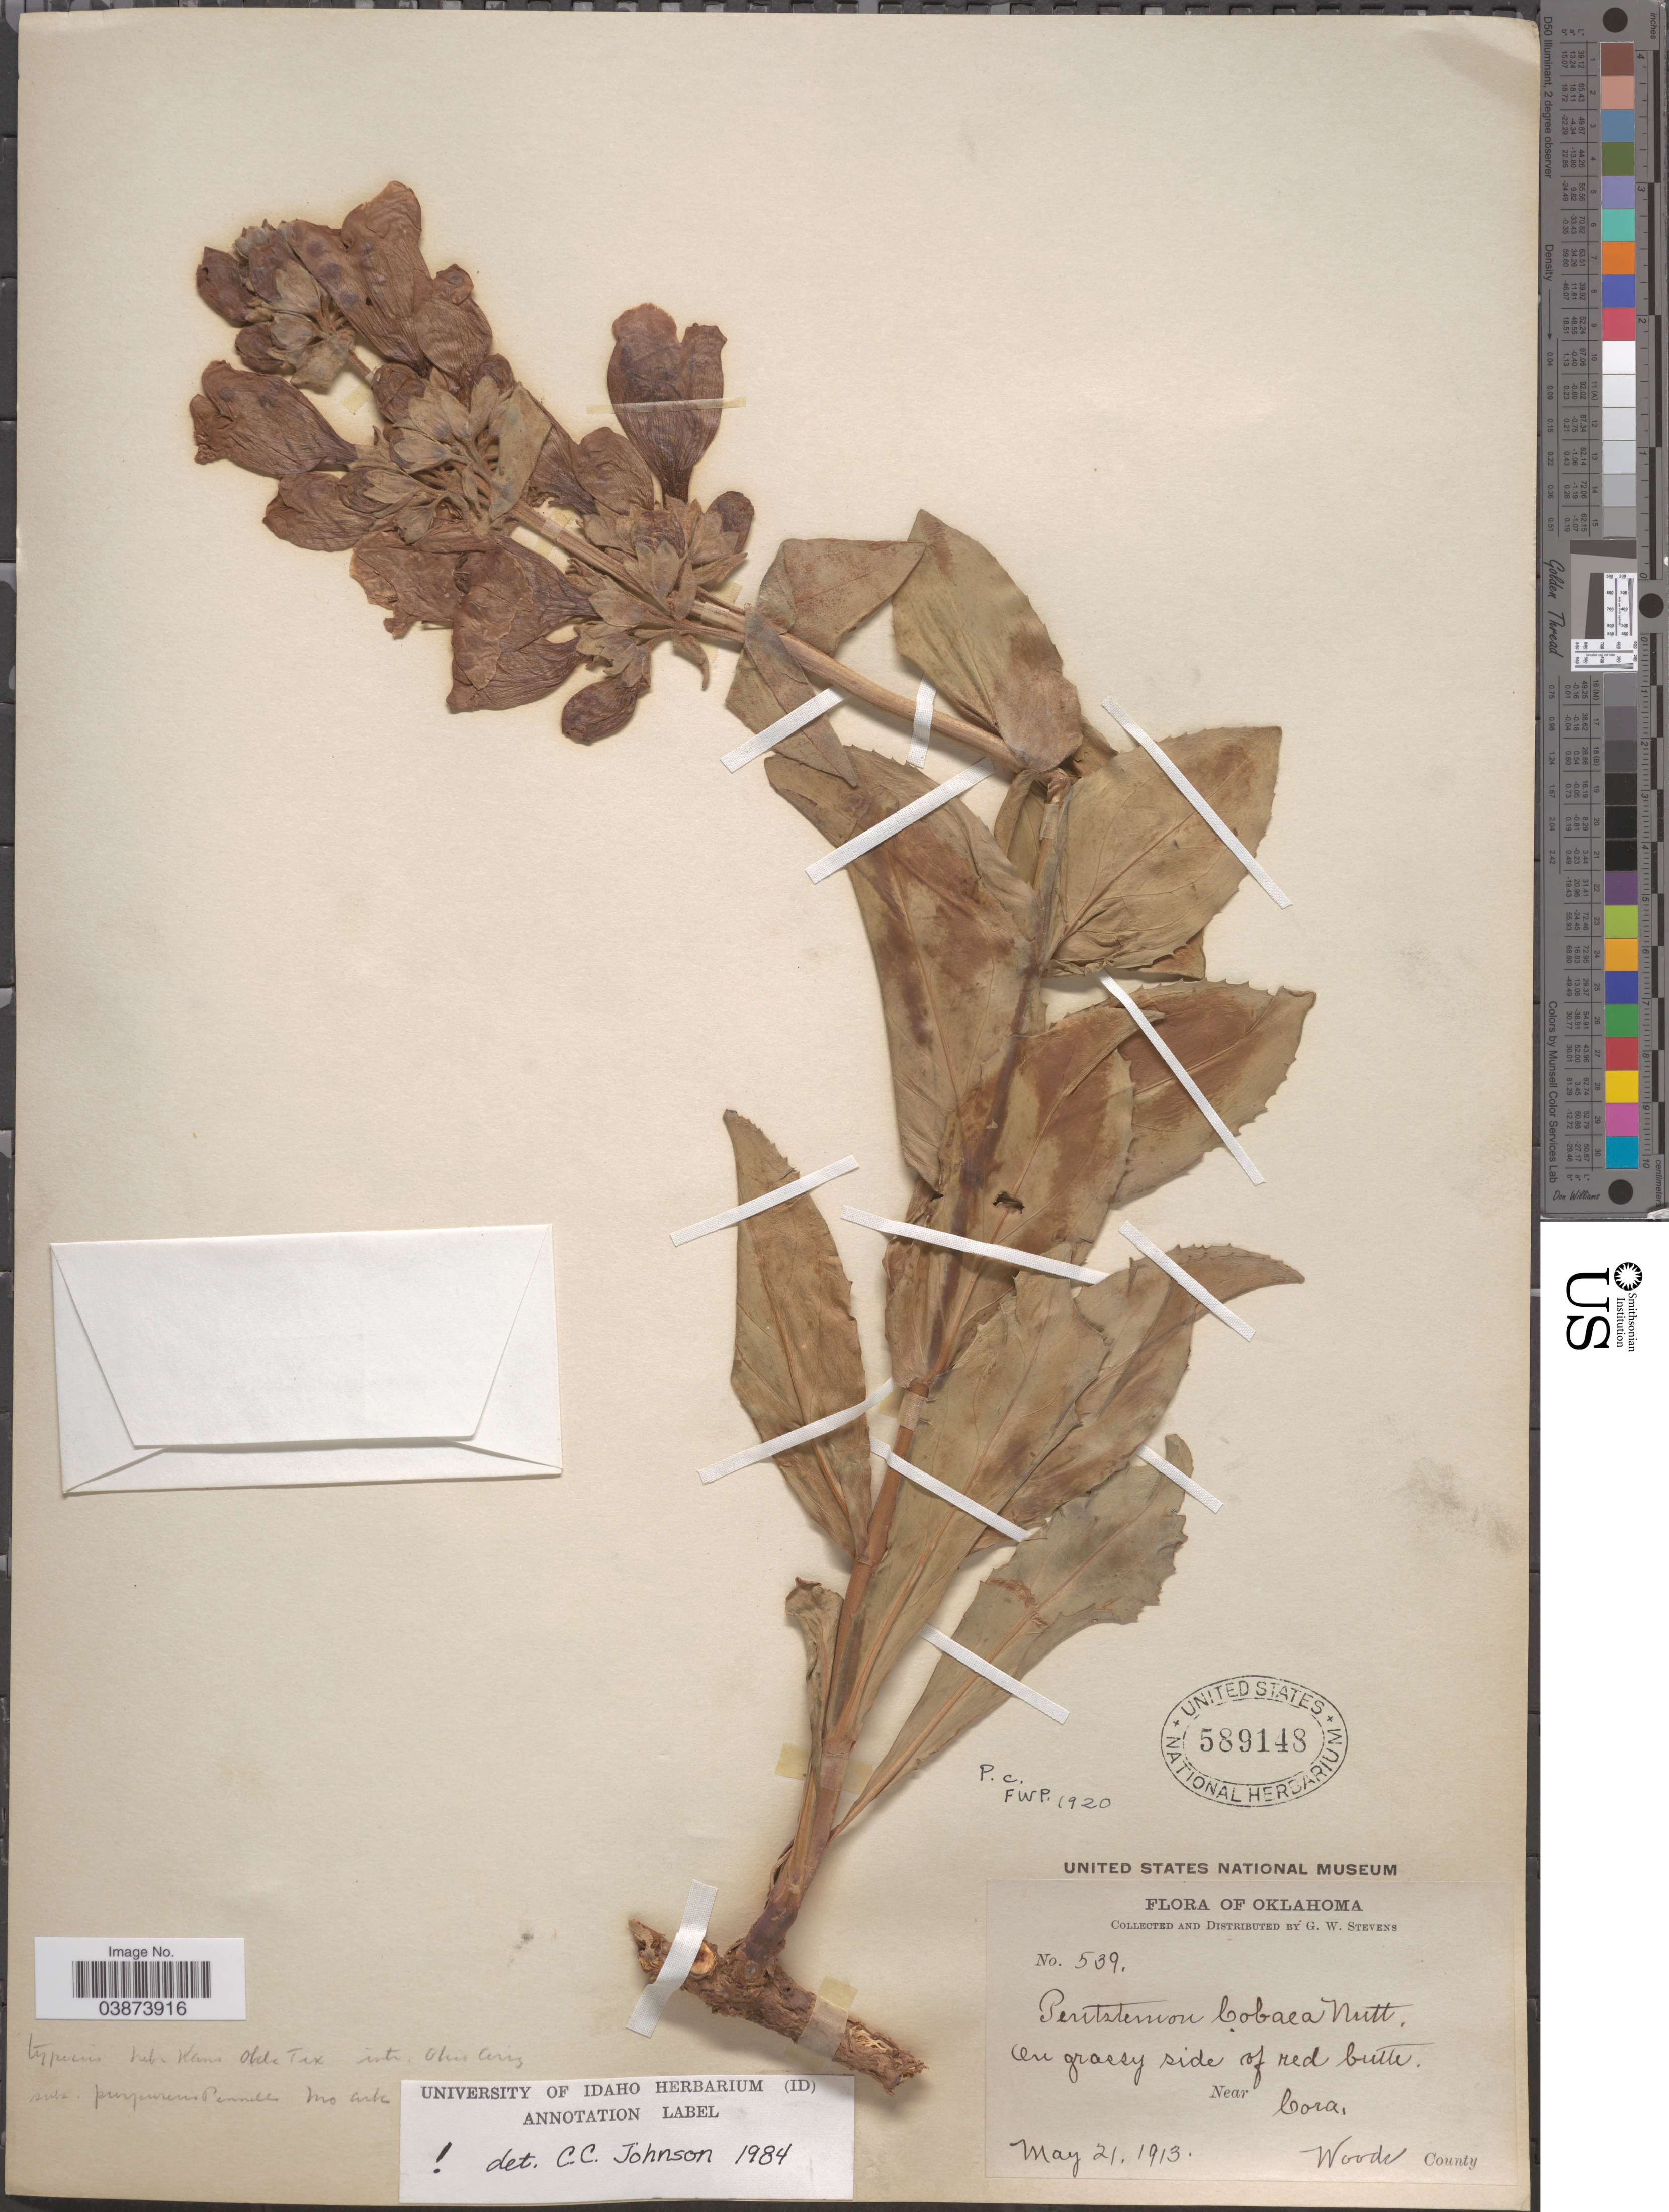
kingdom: Plantae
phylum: Tracheophyta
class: Magnoliopsida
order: Lamiales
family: Plantaginaceae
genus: Penstemon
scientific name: Penstemon cobaea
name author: (Nutt.)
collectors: G. W. Stevens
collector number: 539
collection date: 1913-05-21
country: United States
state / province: Oklahoma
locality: On grassy side of red bute. Near Cora, Woods County.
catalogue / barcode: US 589148